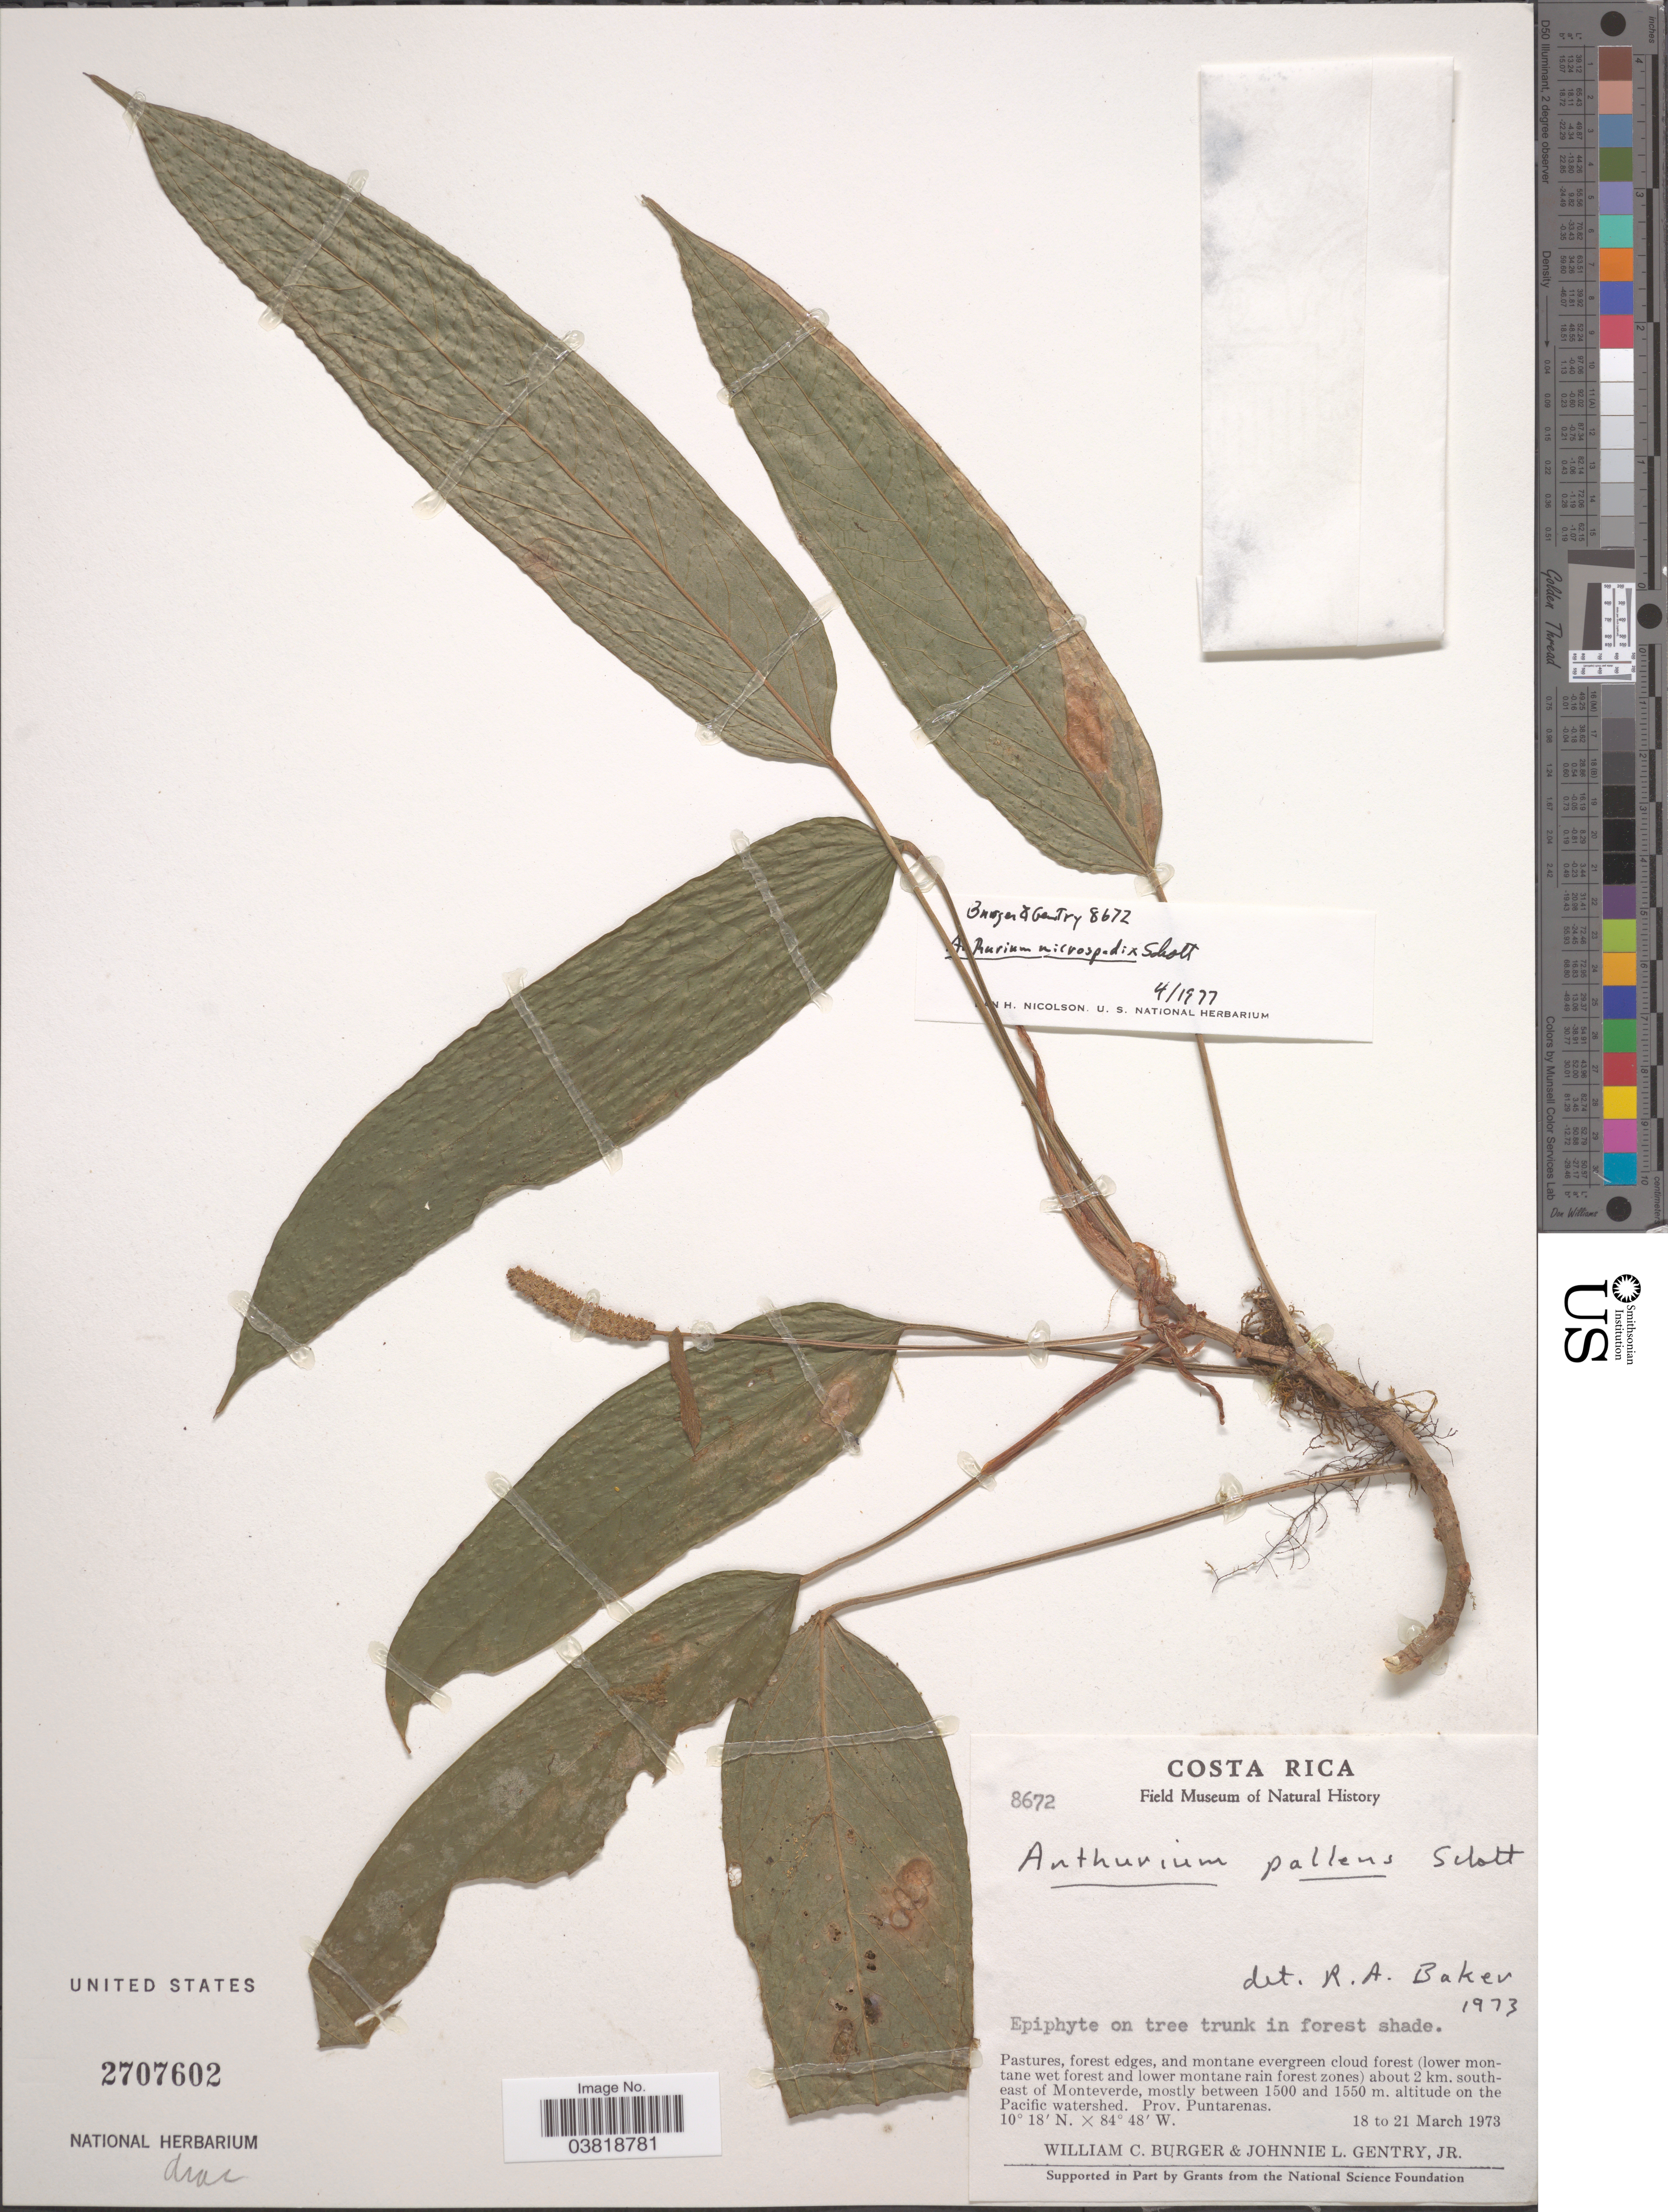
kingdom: Plantae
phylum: Tracheophyta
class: Liliopsida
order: Alismatales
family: Araceae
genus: Anthurium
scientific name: Anthurium microspadix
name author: Schott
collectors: W. Burger & J. L. Gentry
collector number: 8672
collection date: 1973-03-18/1973-03-21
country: Costa Rica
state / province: Puntarenas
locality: Pastures, forest edges, and montane evergreen cloud forest (lower montane wet forest and lower montane rain forest zones) about 2 km. southeast of Monteverde. On the Pacific watershed.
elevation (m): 1500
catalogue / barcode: US 2707602